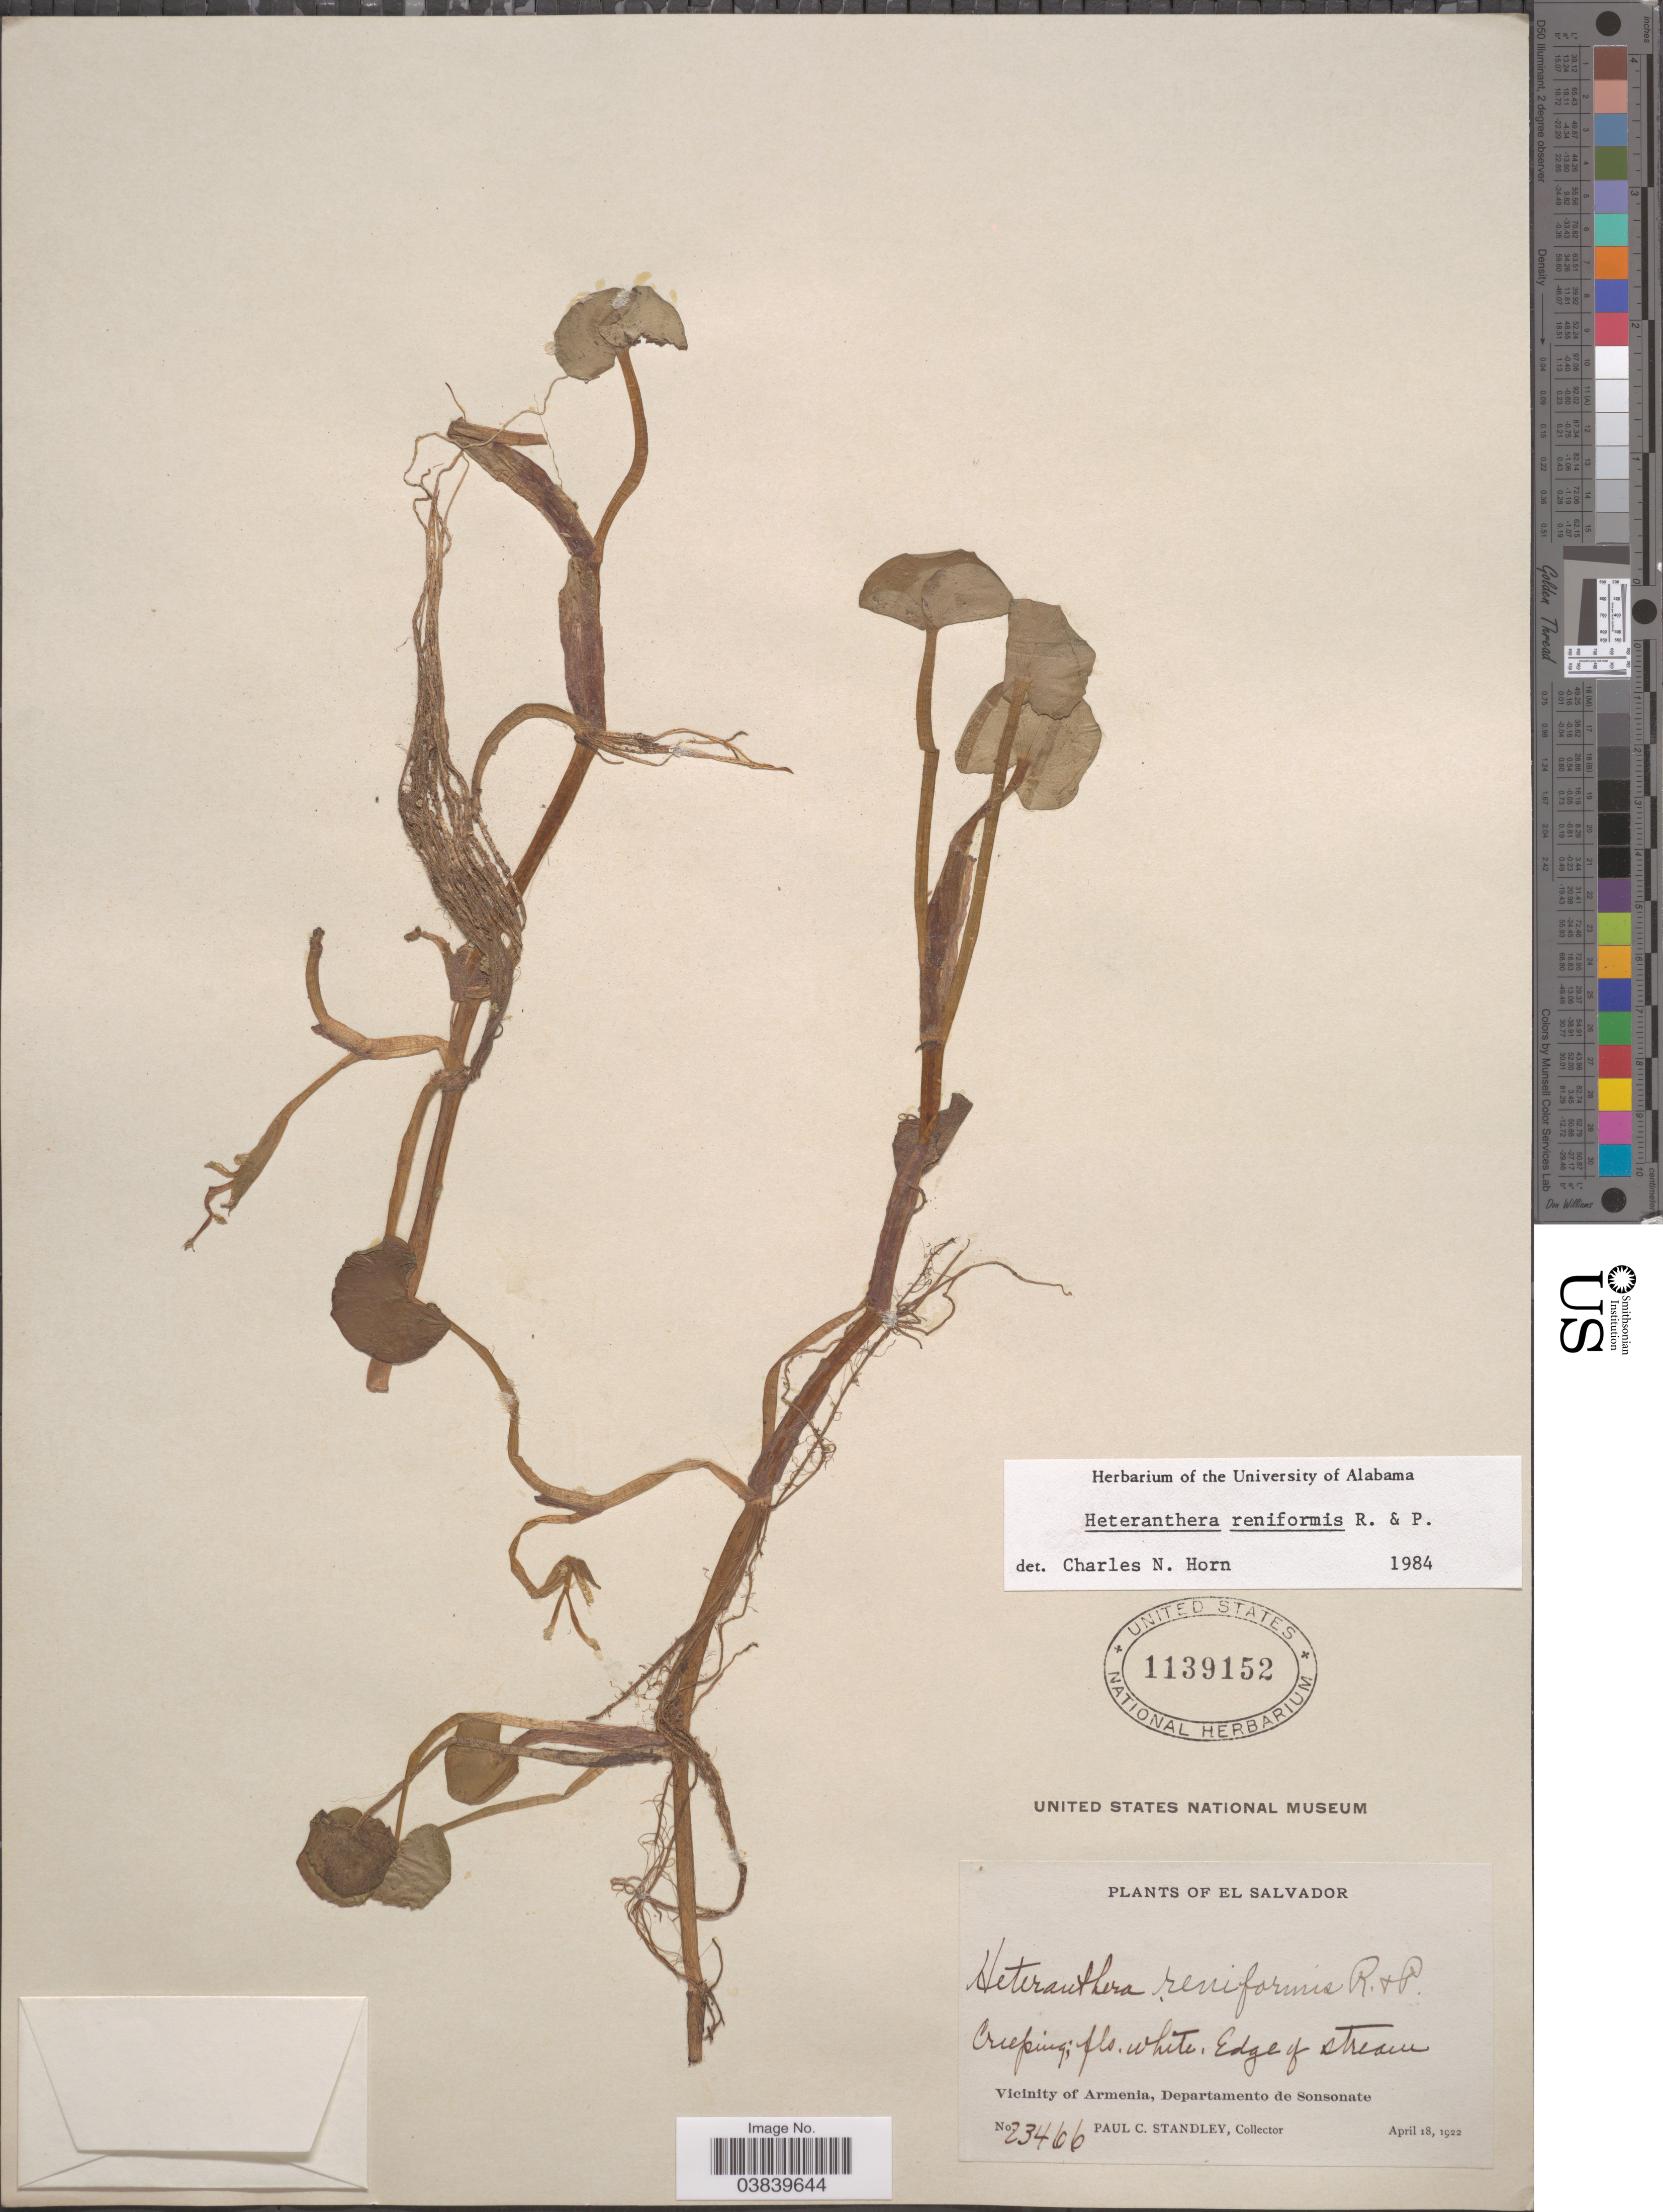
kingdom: Plantae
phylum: Tracheophyta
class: Liliopsida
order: Commelinales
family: Pontederiaceae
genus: Heteranthera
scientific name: Heteranthera reniformis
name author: Ruiz & Pav.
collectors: P. C. Standley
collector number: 23466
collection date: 1922-04-18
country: El Salvador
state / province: Sonsonate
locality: Edge of stream. Vicinity of Armenia, Departamento de Sonsonate.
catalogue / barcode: US 1139152